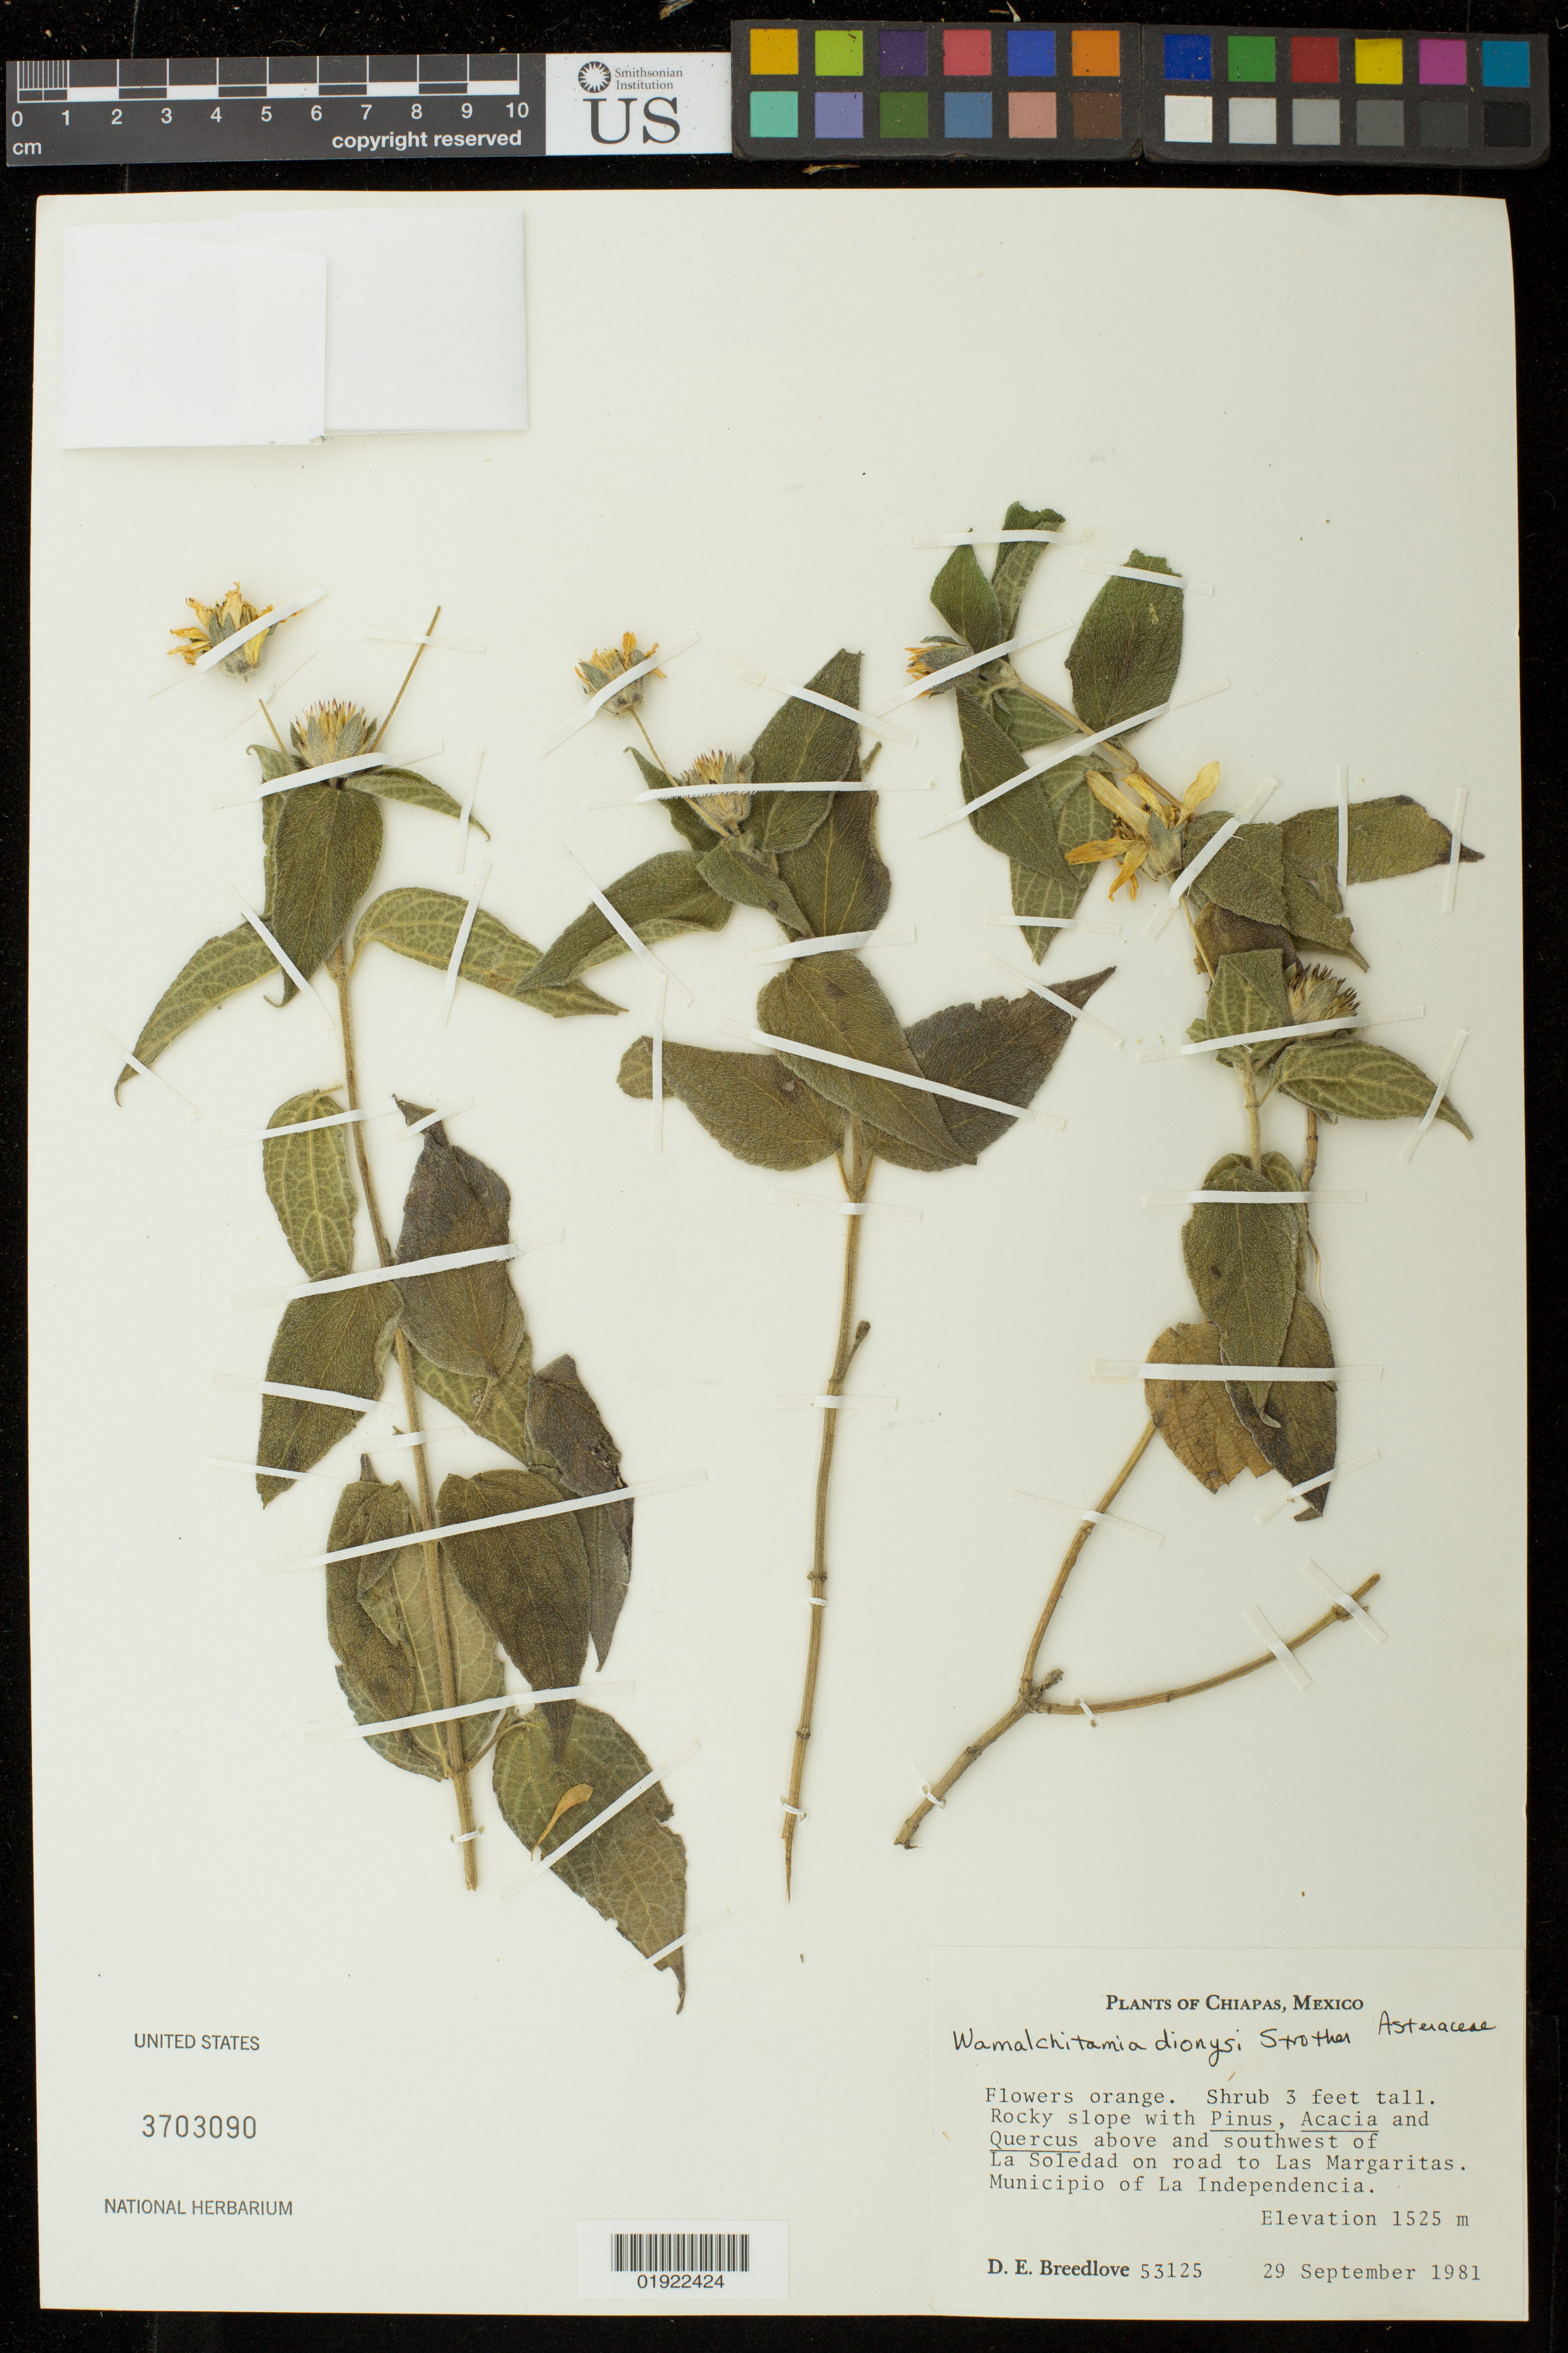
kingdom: Plantae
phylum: Tracheophyta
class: Magnoliopsida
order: Asterales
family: Asteraceae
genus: Wamalchitamia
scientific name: Wamalchitamia dionysi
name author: Strother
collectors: D. E. Breedlove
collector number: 53125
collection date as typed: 29 September 1981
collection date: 1981-09-29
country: Mexico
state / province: Chiapas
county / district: La Independencia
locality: above and southwest of La Soledad on road to Las Margaritas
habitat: rocky slope with Pinus, Acacia and Quercus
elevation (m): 1525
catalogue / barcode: US 3703090